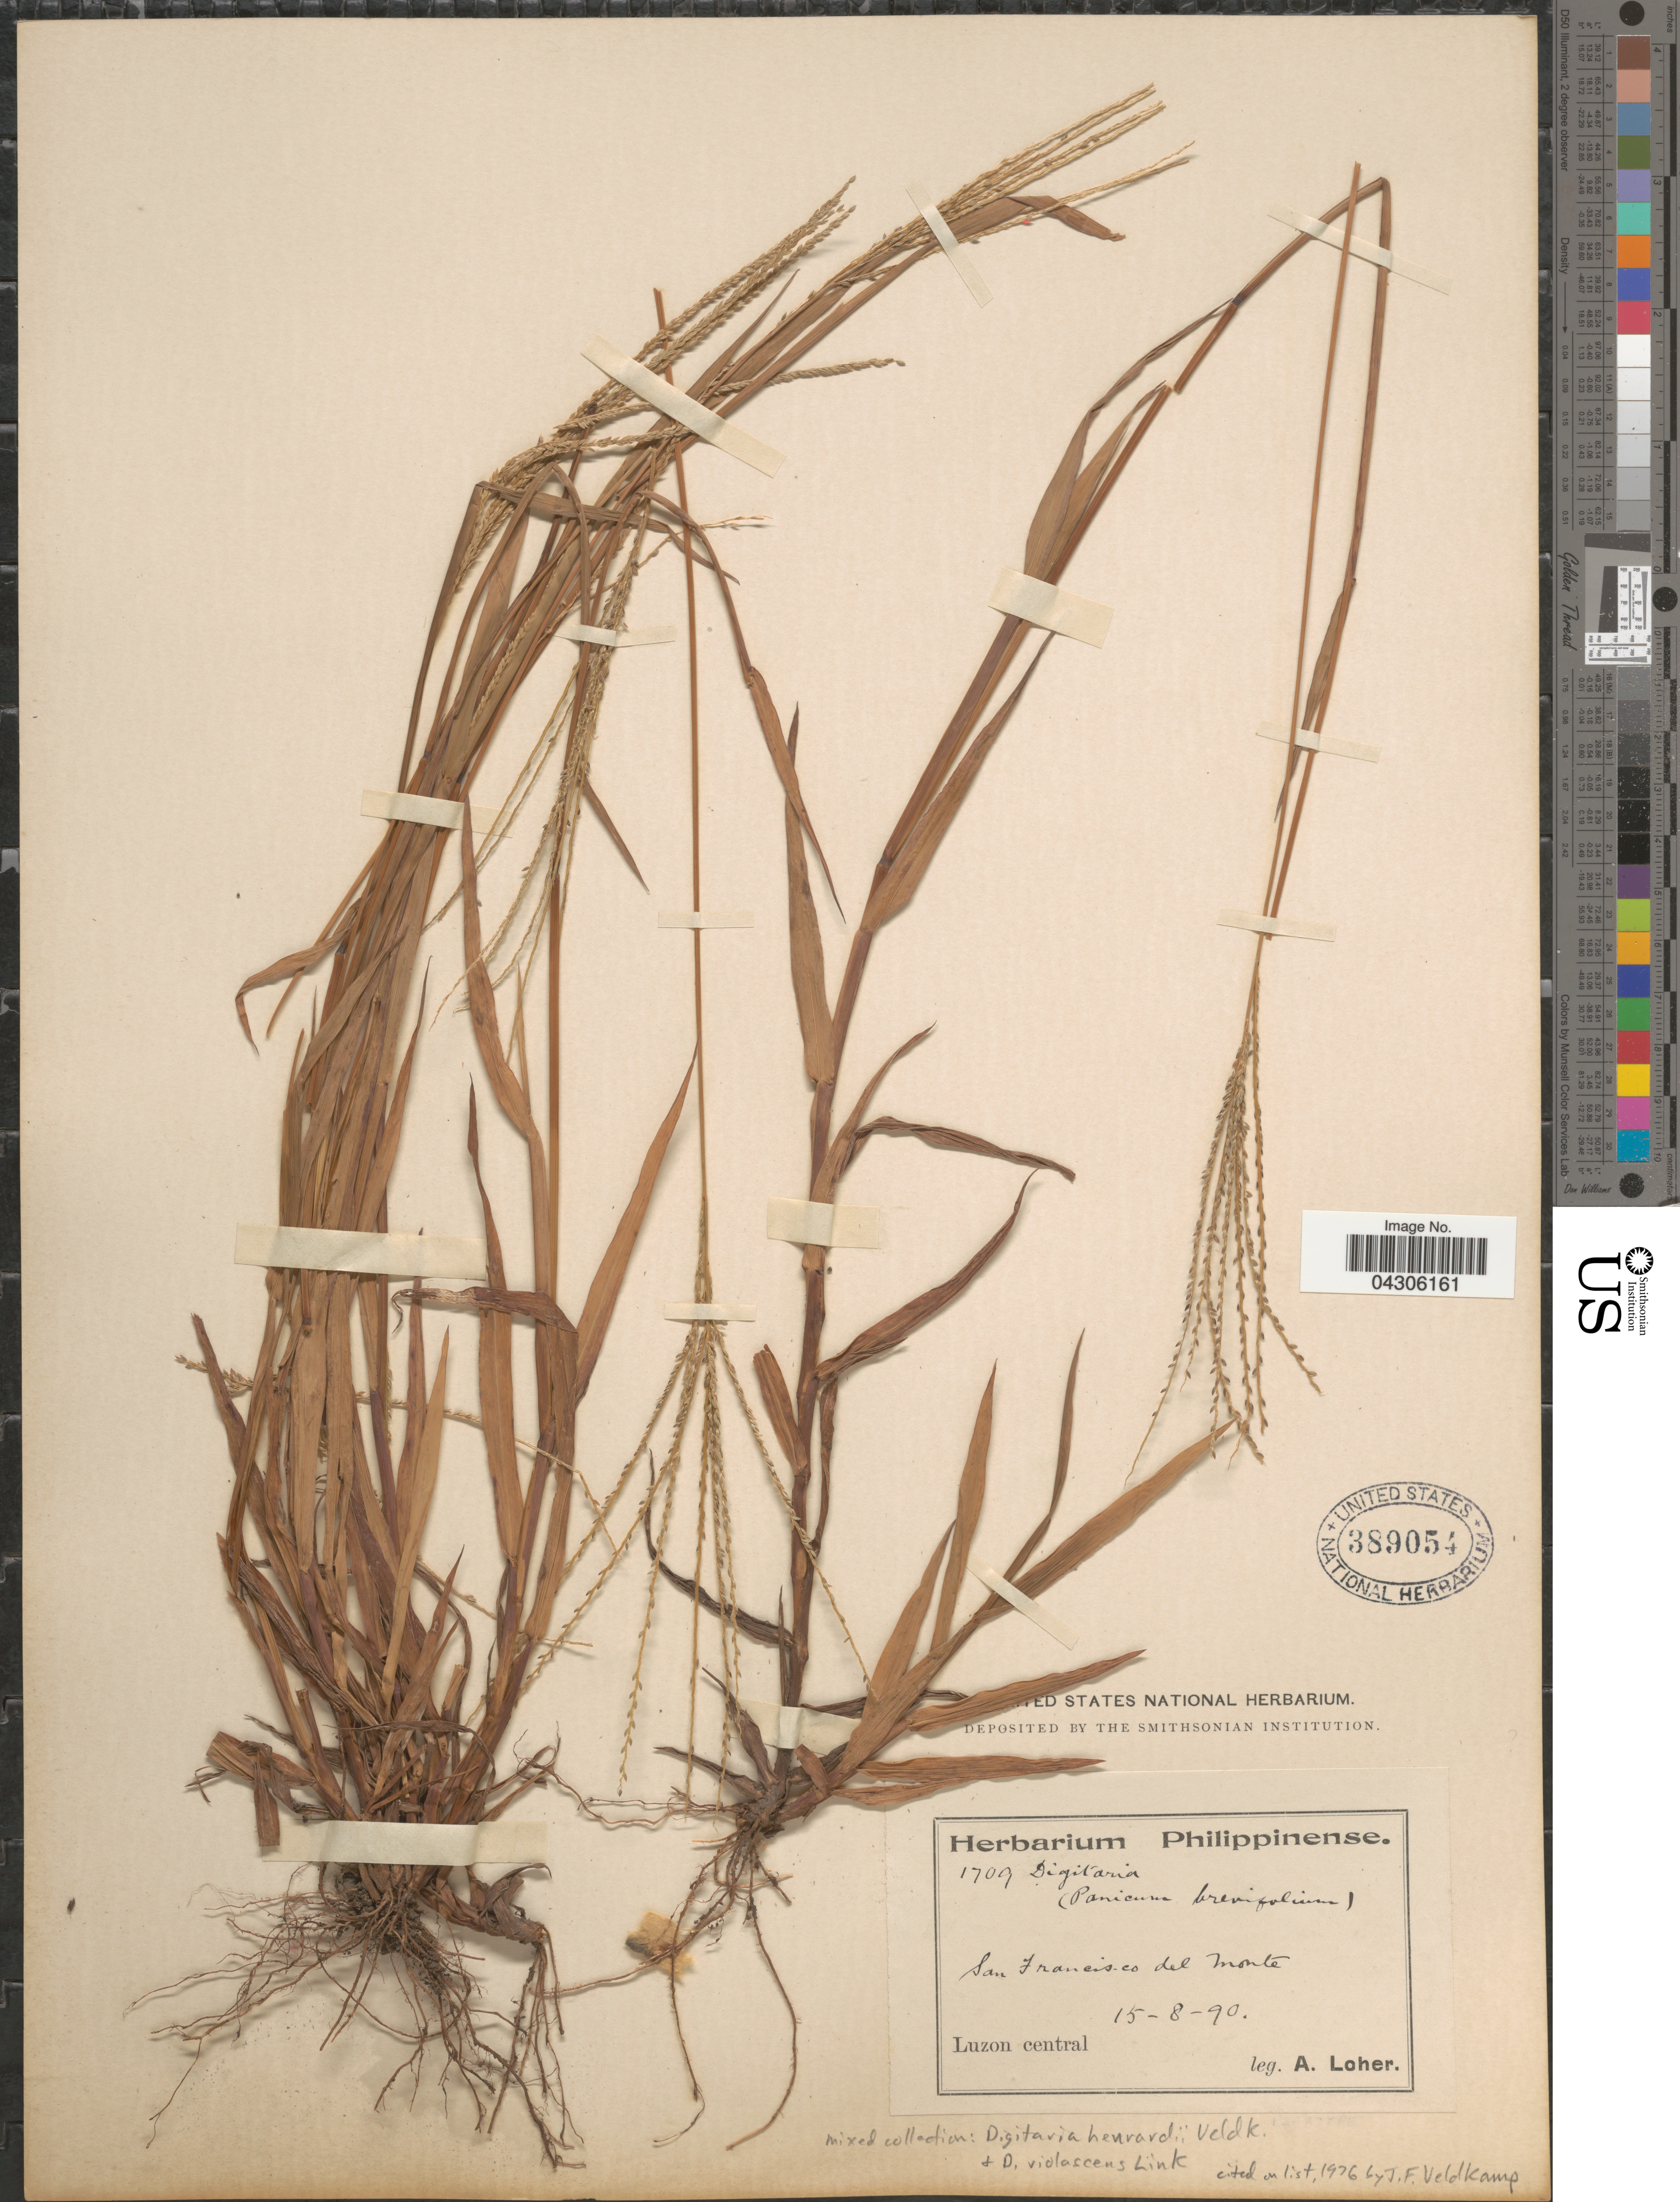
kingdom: Plantae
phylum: Tracheophyta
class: Liliopsida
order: Poales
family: Poaceae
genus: Digitaria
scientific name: Digitaria henrardii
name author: Veldkamp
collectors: A. Loher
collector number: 1709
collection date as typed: Transcribed d/m/y: 15/8/90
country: Philippines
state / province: Central Luzon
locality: San Francisco del Monte. Luzon central.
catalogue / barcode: US 389054